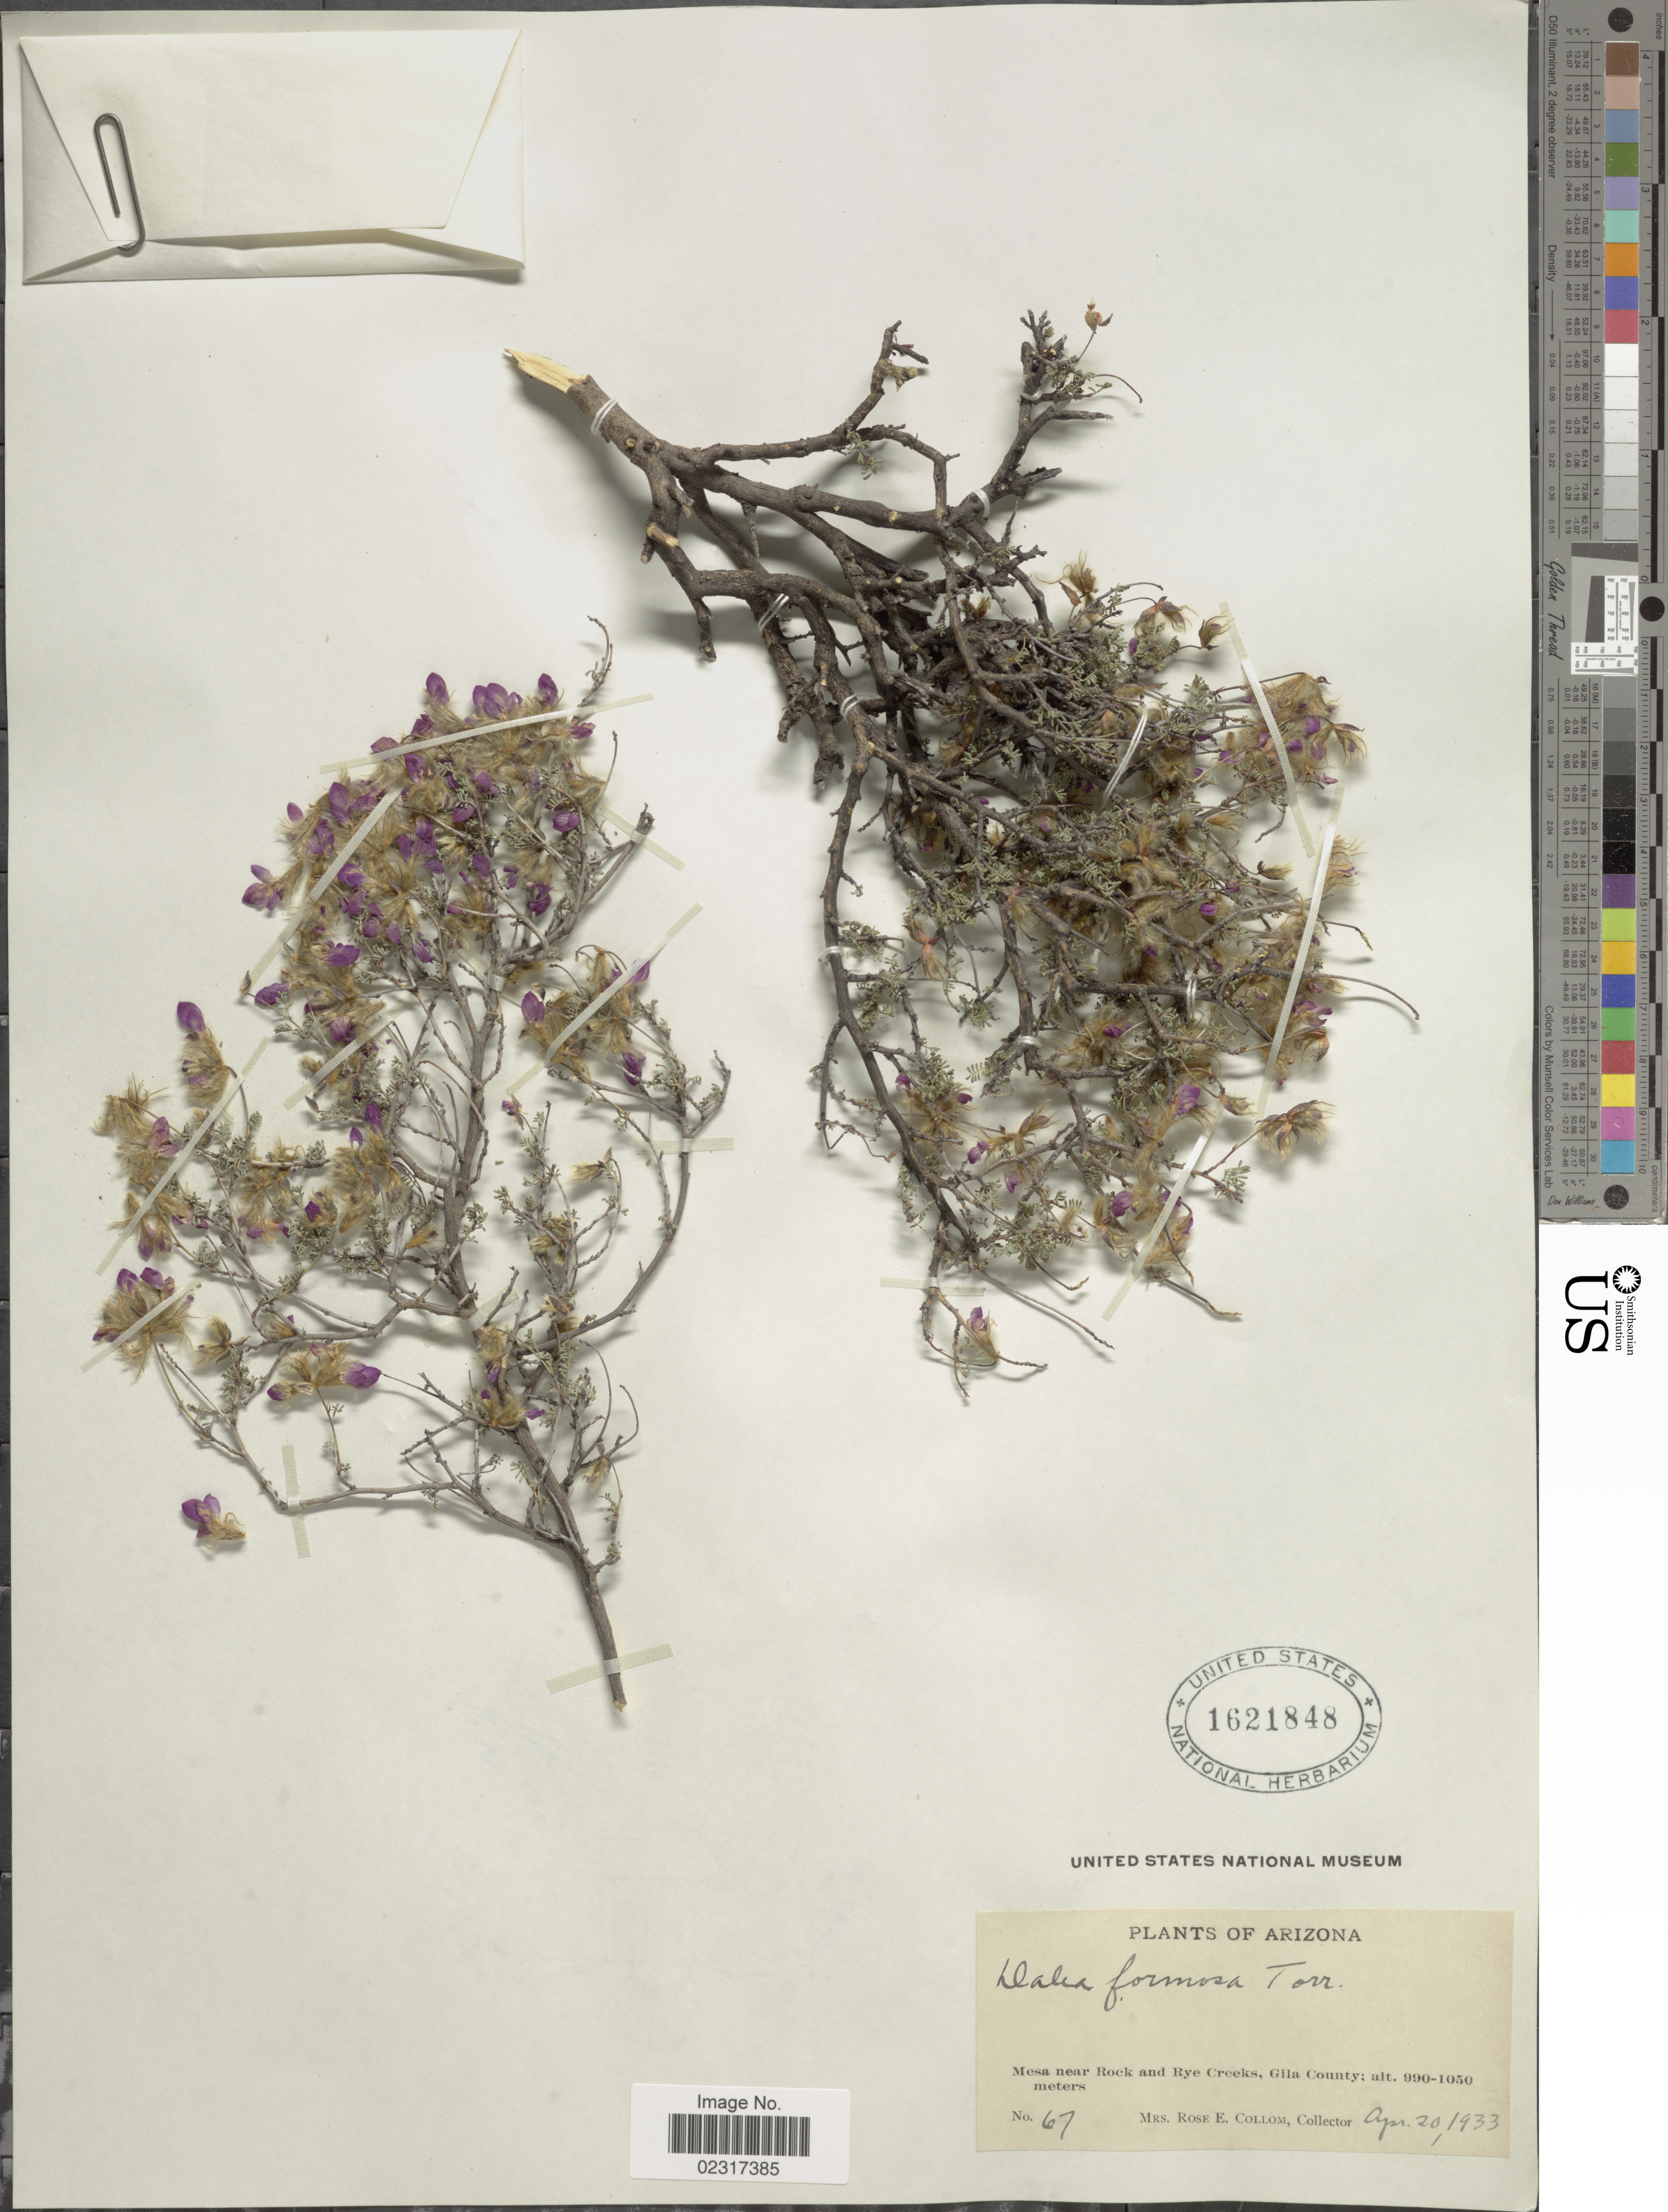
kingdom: Plantae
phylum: Tracheophyta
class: Magnoliopsida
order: Fabales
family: Fabaceae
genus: Dalea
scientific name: Dalea formosa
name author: Torr.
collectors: R. E. Collom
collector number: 67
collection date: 1933-04-20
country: United States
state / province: Arizona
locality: Mesa near Rock and Rye Creeks, Gila County.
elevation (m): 990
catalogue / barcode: US 1621848